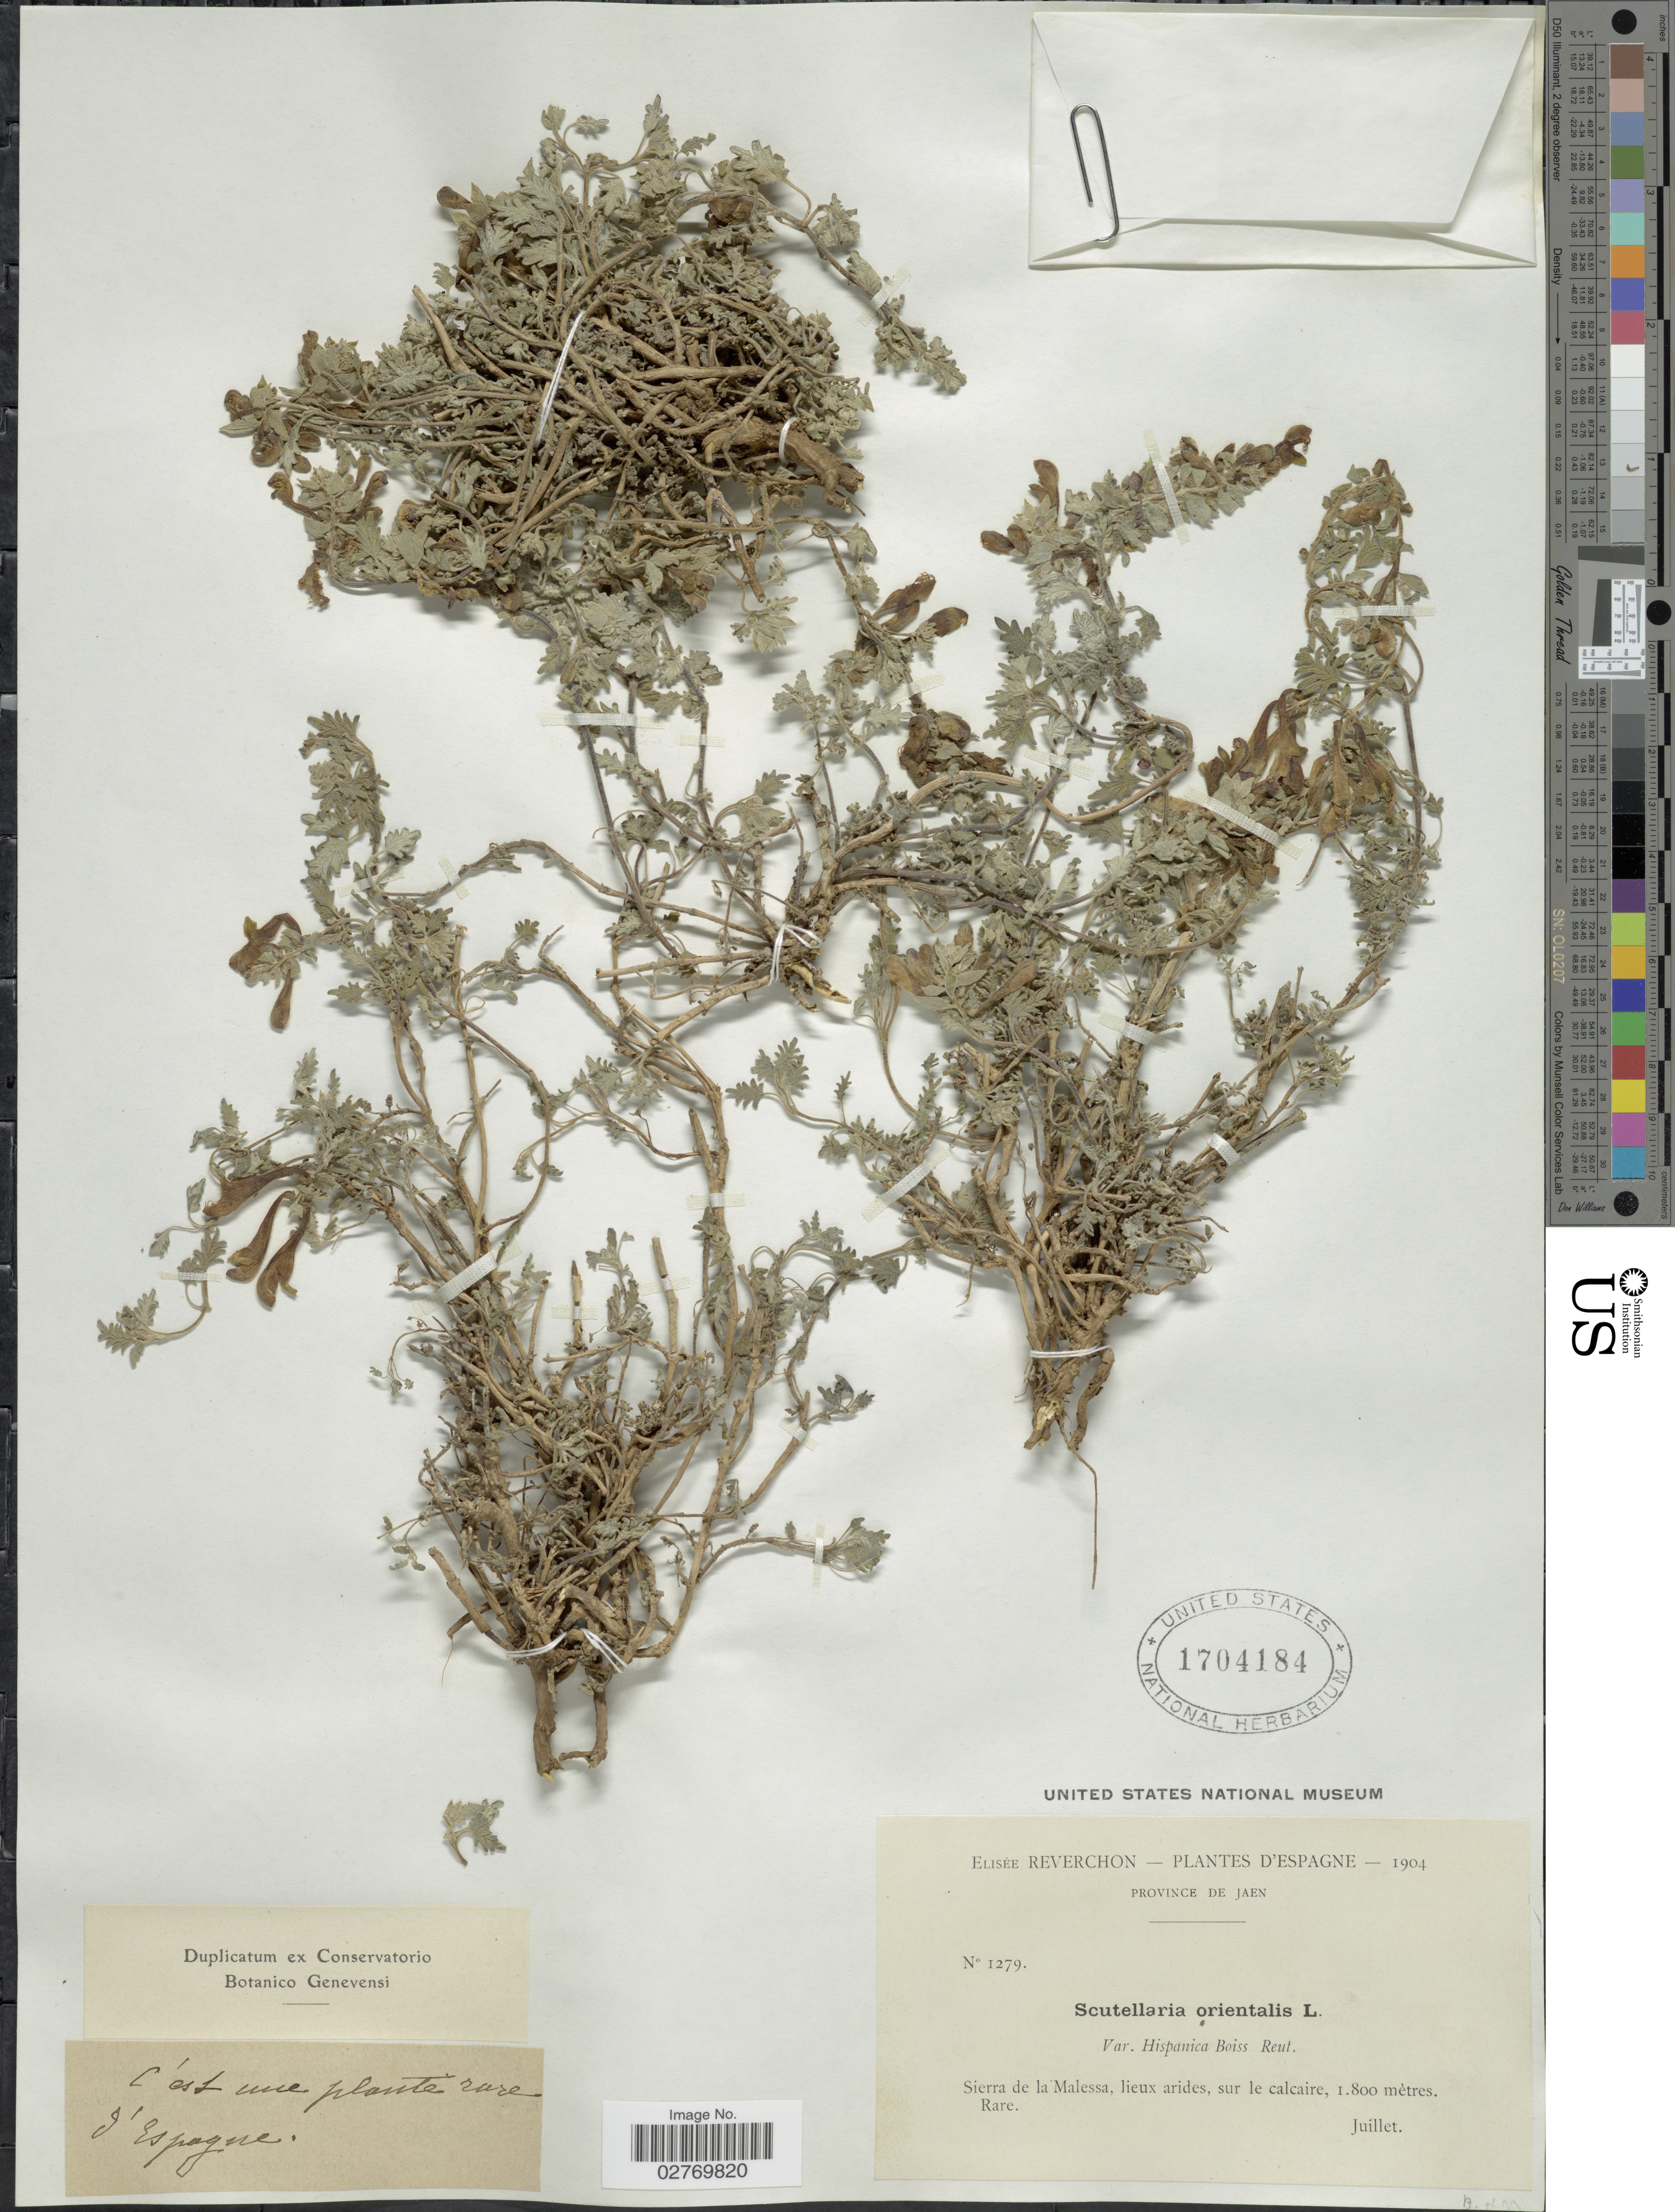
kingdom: Plantae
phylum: Tracheophyta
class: Magnoliopsida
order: Lamiales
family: Lamiaceae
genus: Scutellaria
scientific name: Scutellaria orientalis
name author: L.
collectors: E. Reverchon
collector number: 1279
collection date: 1904-07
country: Spain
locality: Province de Jaen. Sierra de la Malessa, lieux arides, sur le calcaire.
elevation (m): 1800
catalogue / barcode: US 1704184